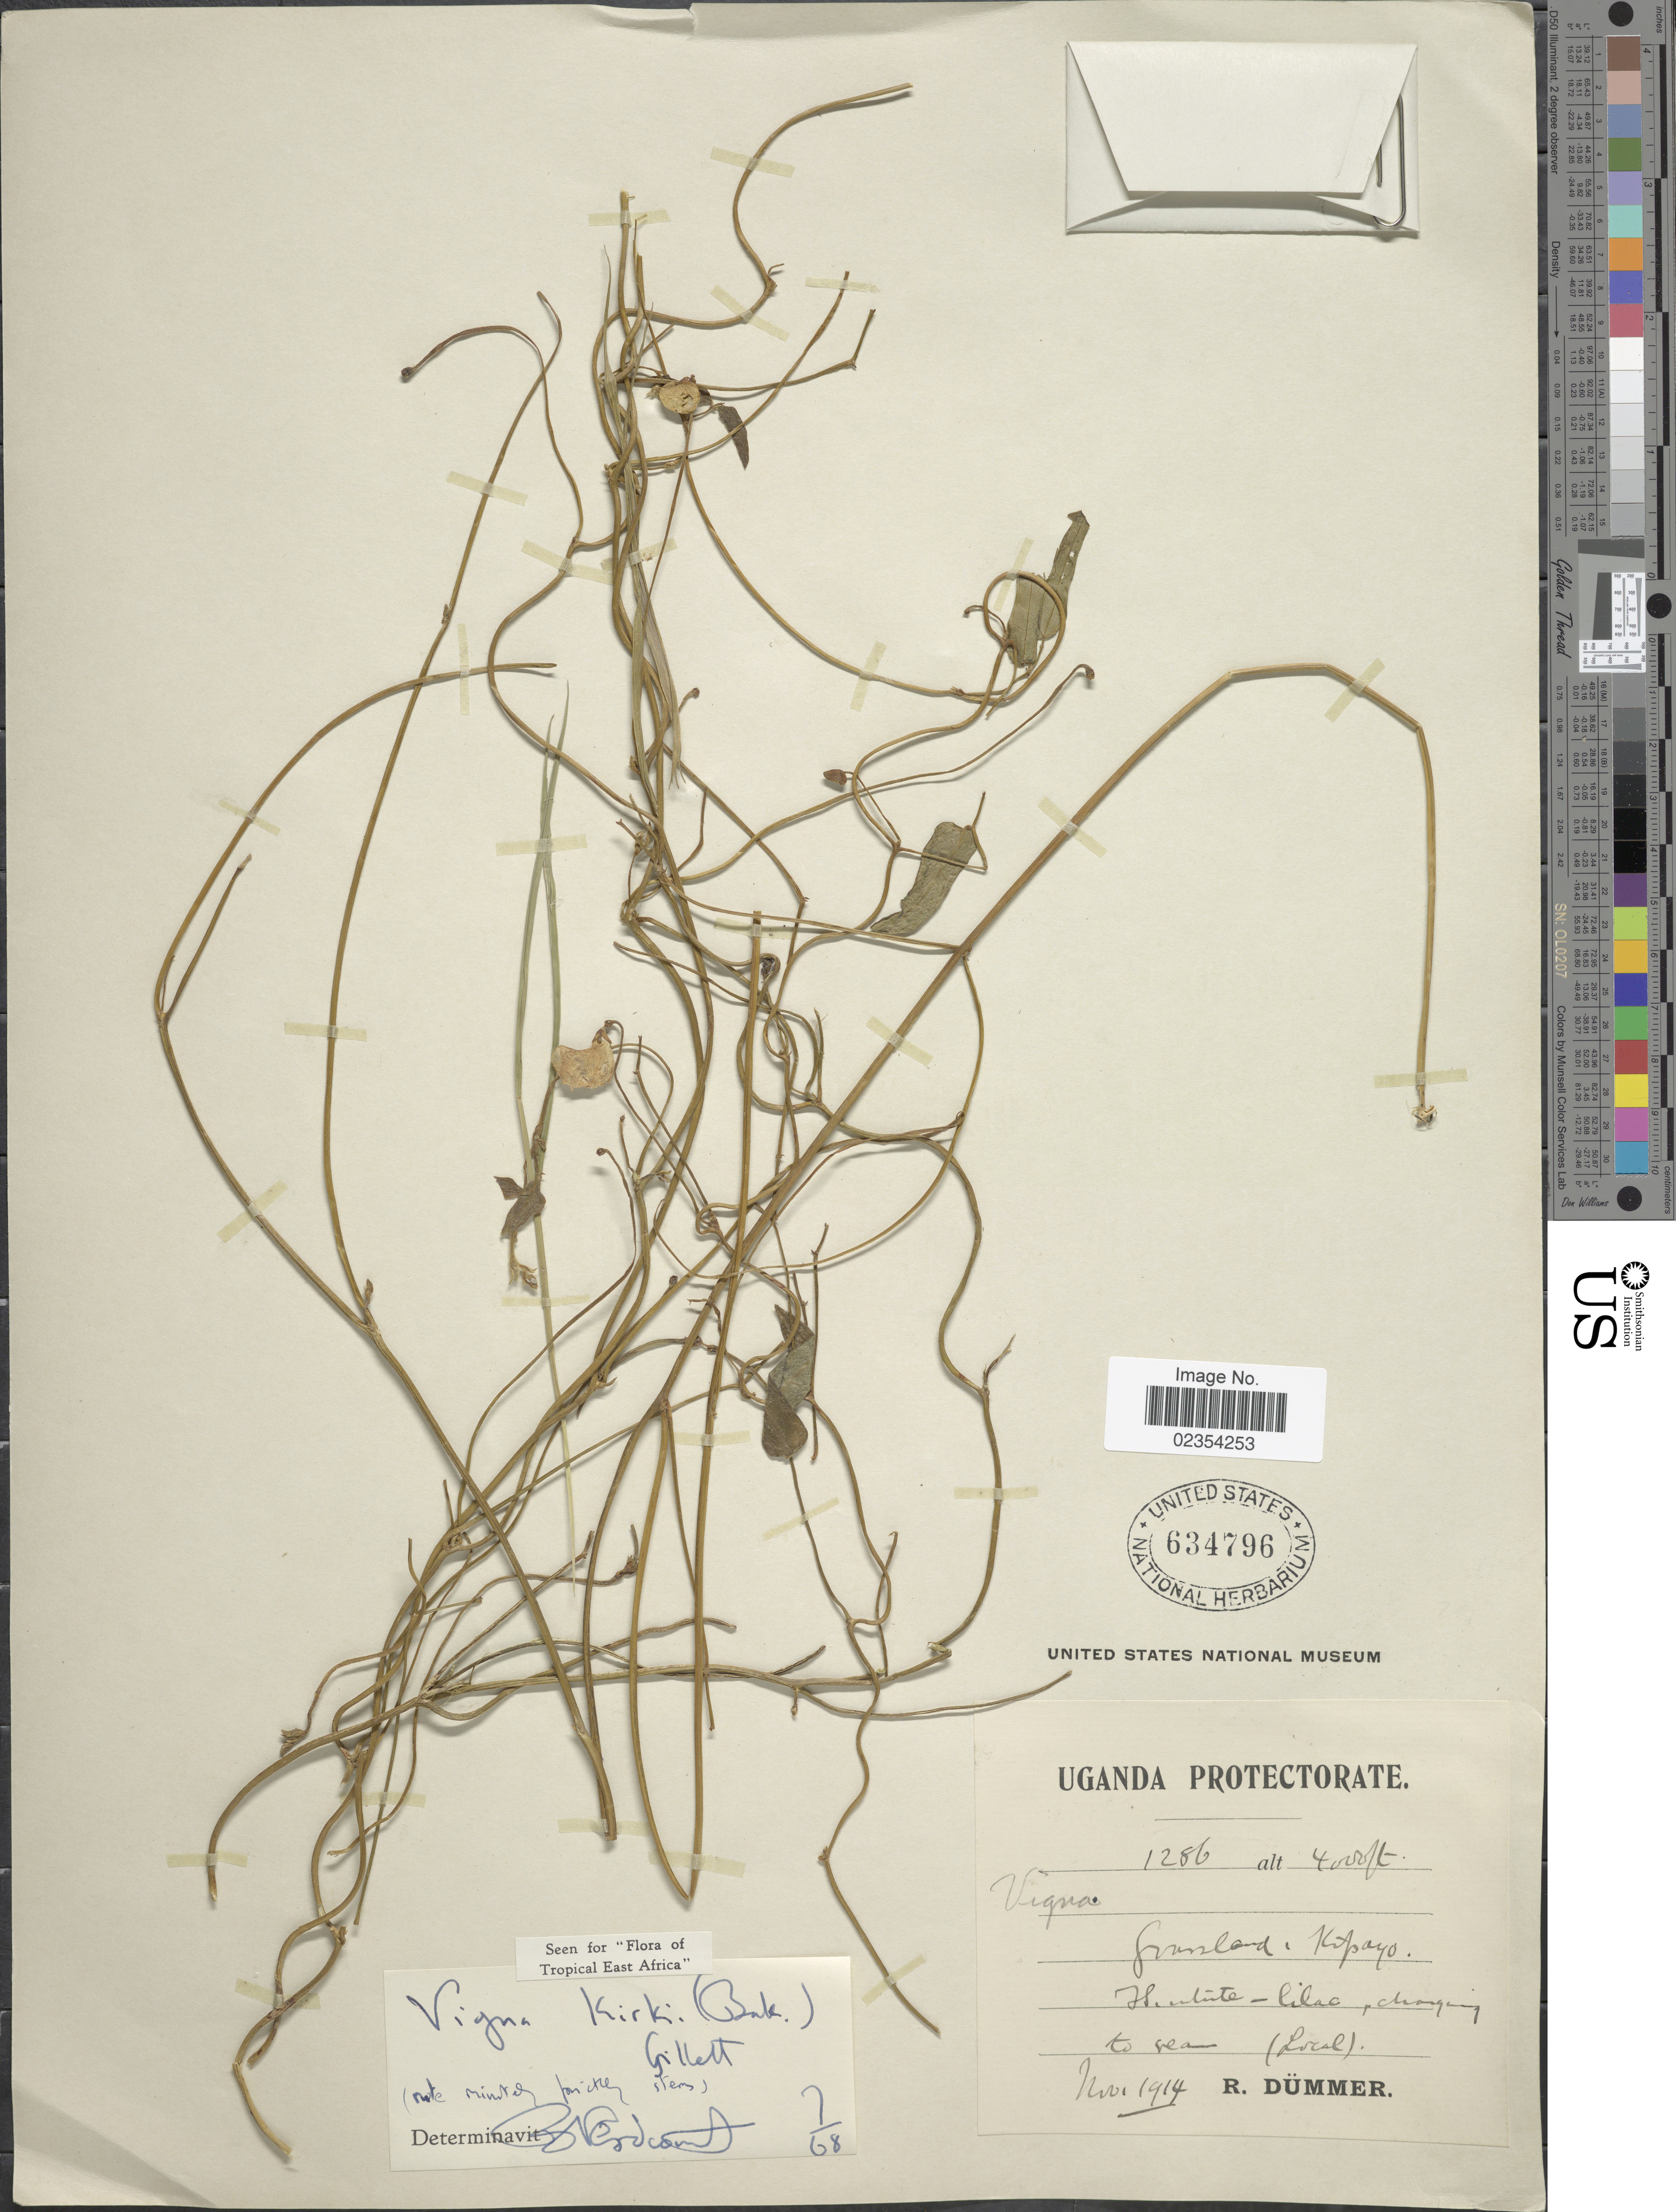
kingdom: Plantae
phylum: Tracheophyta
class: Magnoliopsida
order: Fabales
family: Fabaceae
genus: Vigna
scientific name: Vigna kirkii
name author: (Baker) J.B. Gillett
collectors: R. A. Dümmer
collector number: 1286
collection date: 1914-11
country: Uganda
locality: Uganda Protectorate, Kipayo.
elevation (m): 1219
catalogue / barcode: US 634796